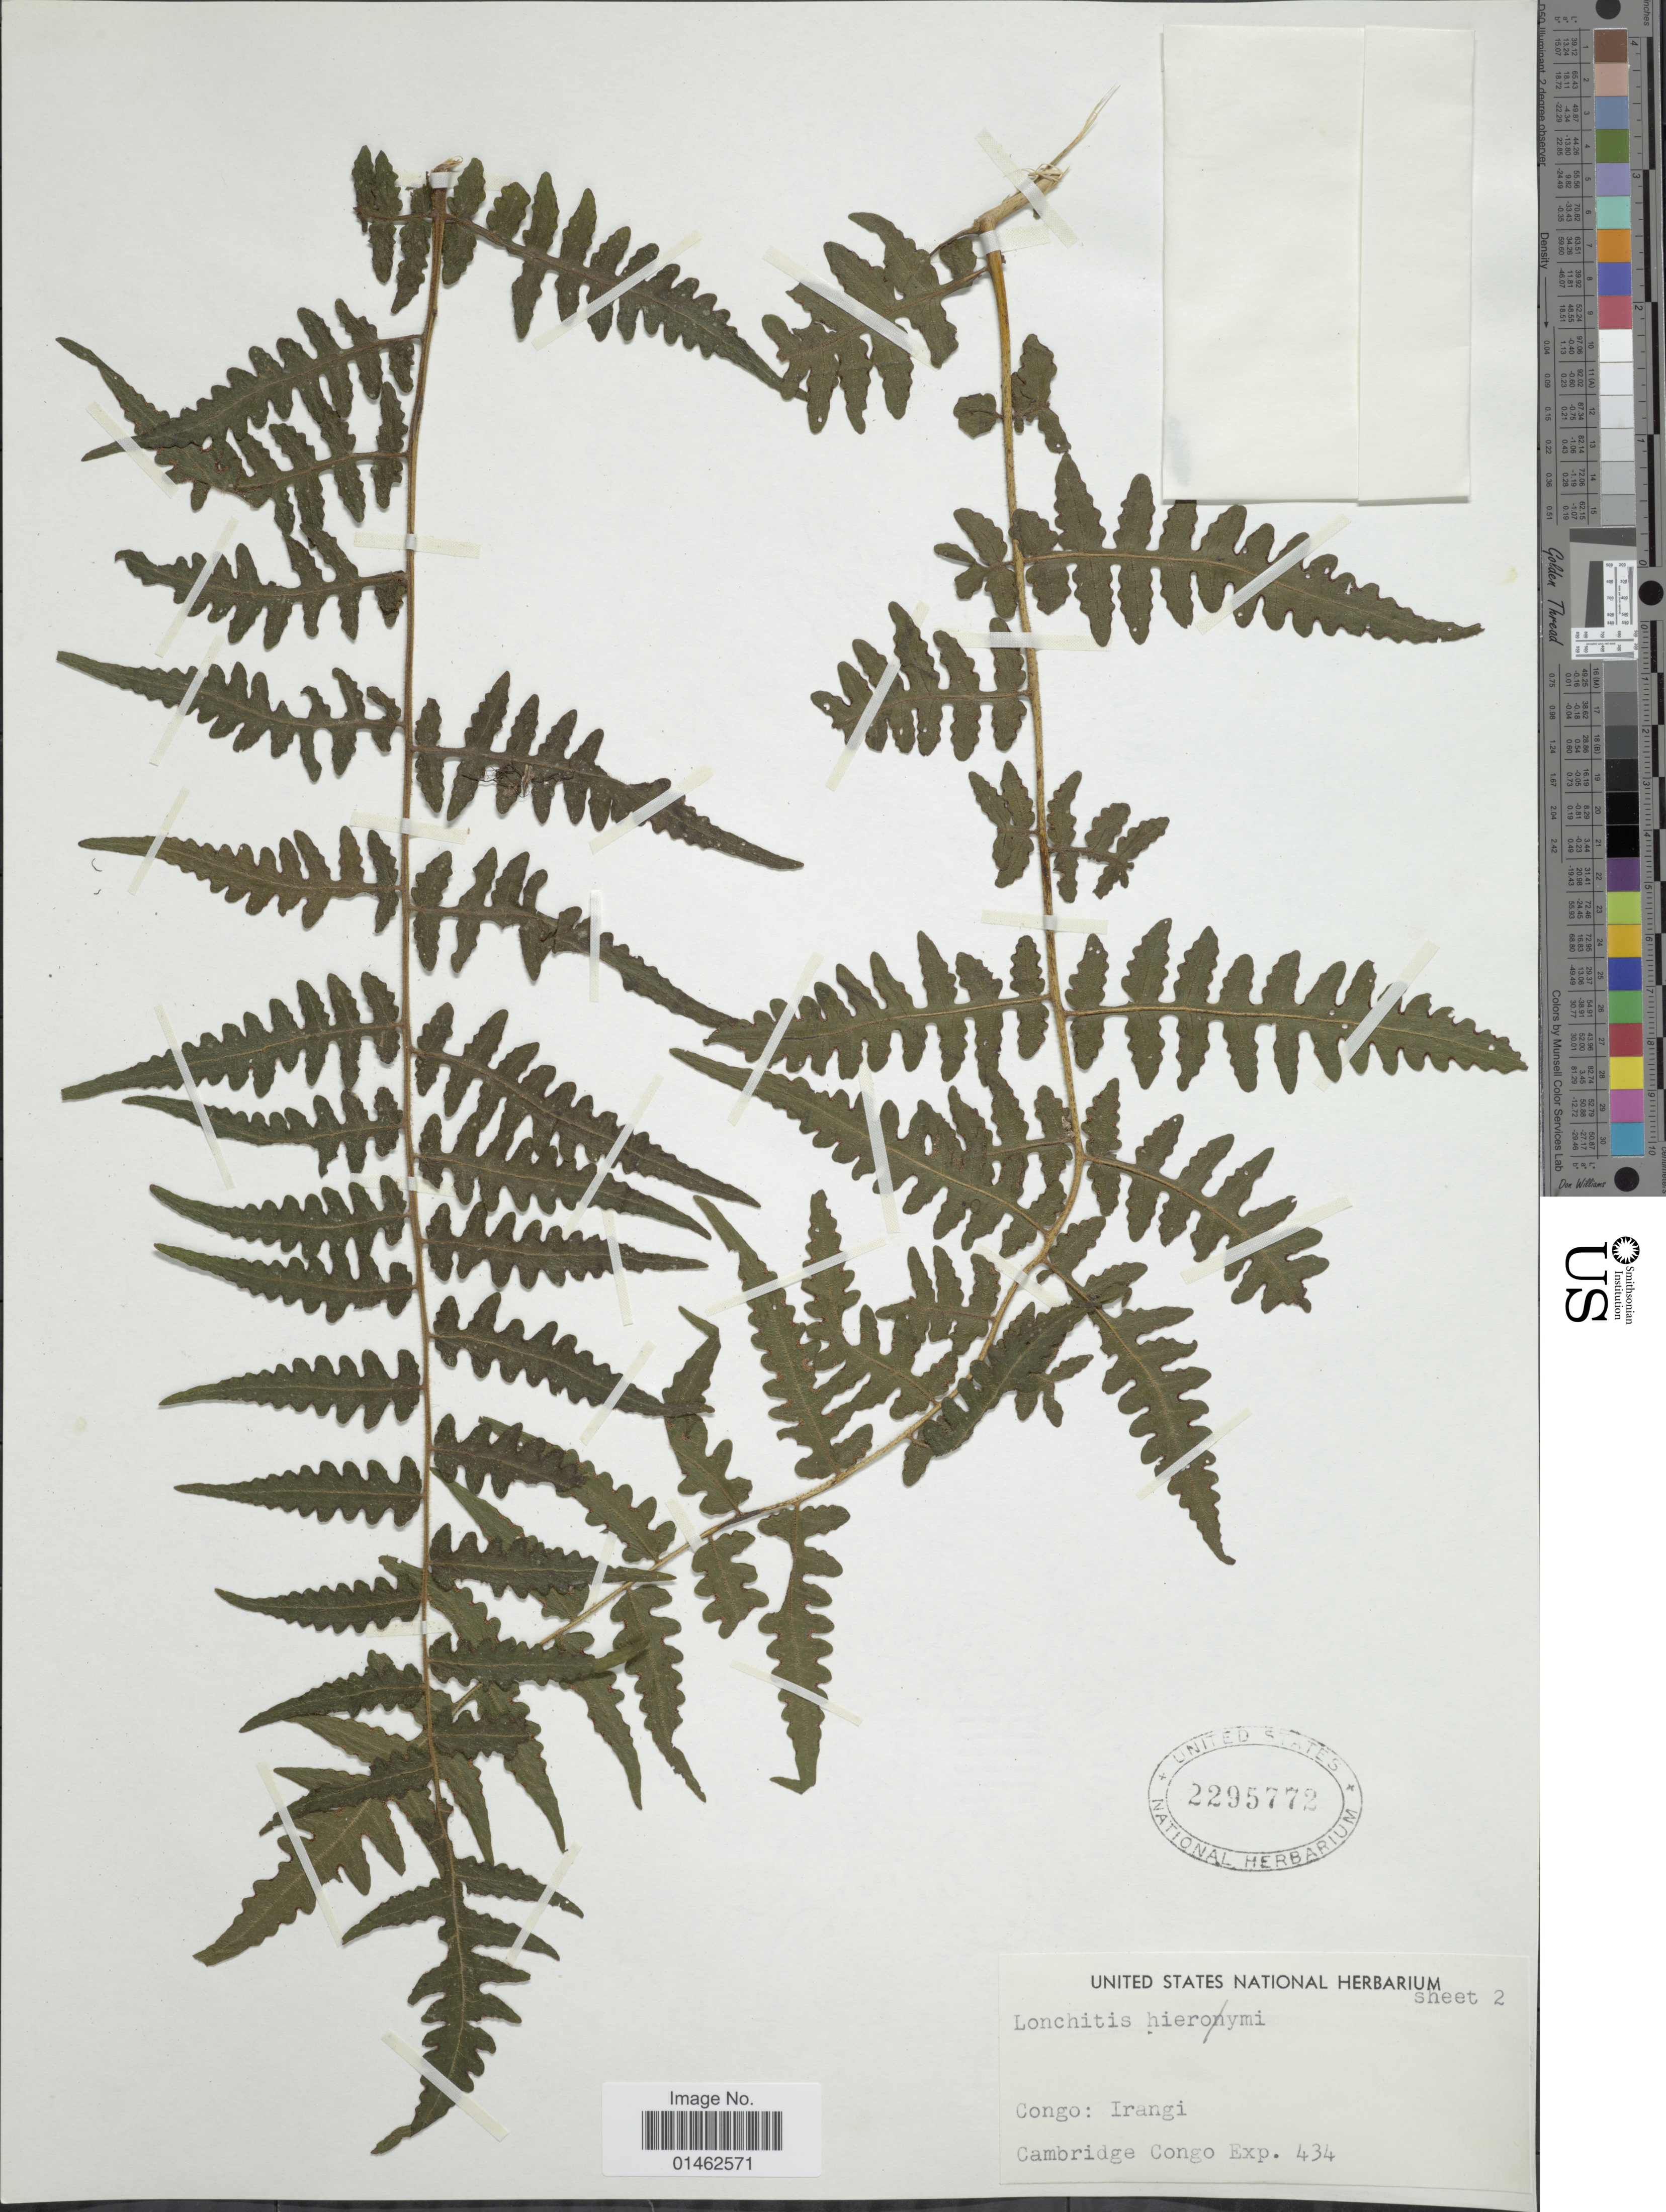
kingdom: Plantae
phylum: Tracheophyta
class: Polypodiopsida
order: Polypodiales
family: Dennstaedtiaceae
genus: Blotiella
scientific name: Blotiella hieronymi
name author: (Kummerle) Pic. Serm.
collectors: Cambridge Congo Expedition 1959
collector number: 434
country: Congo, Democratic Republic of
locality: Irangi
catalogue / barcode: US 2295772